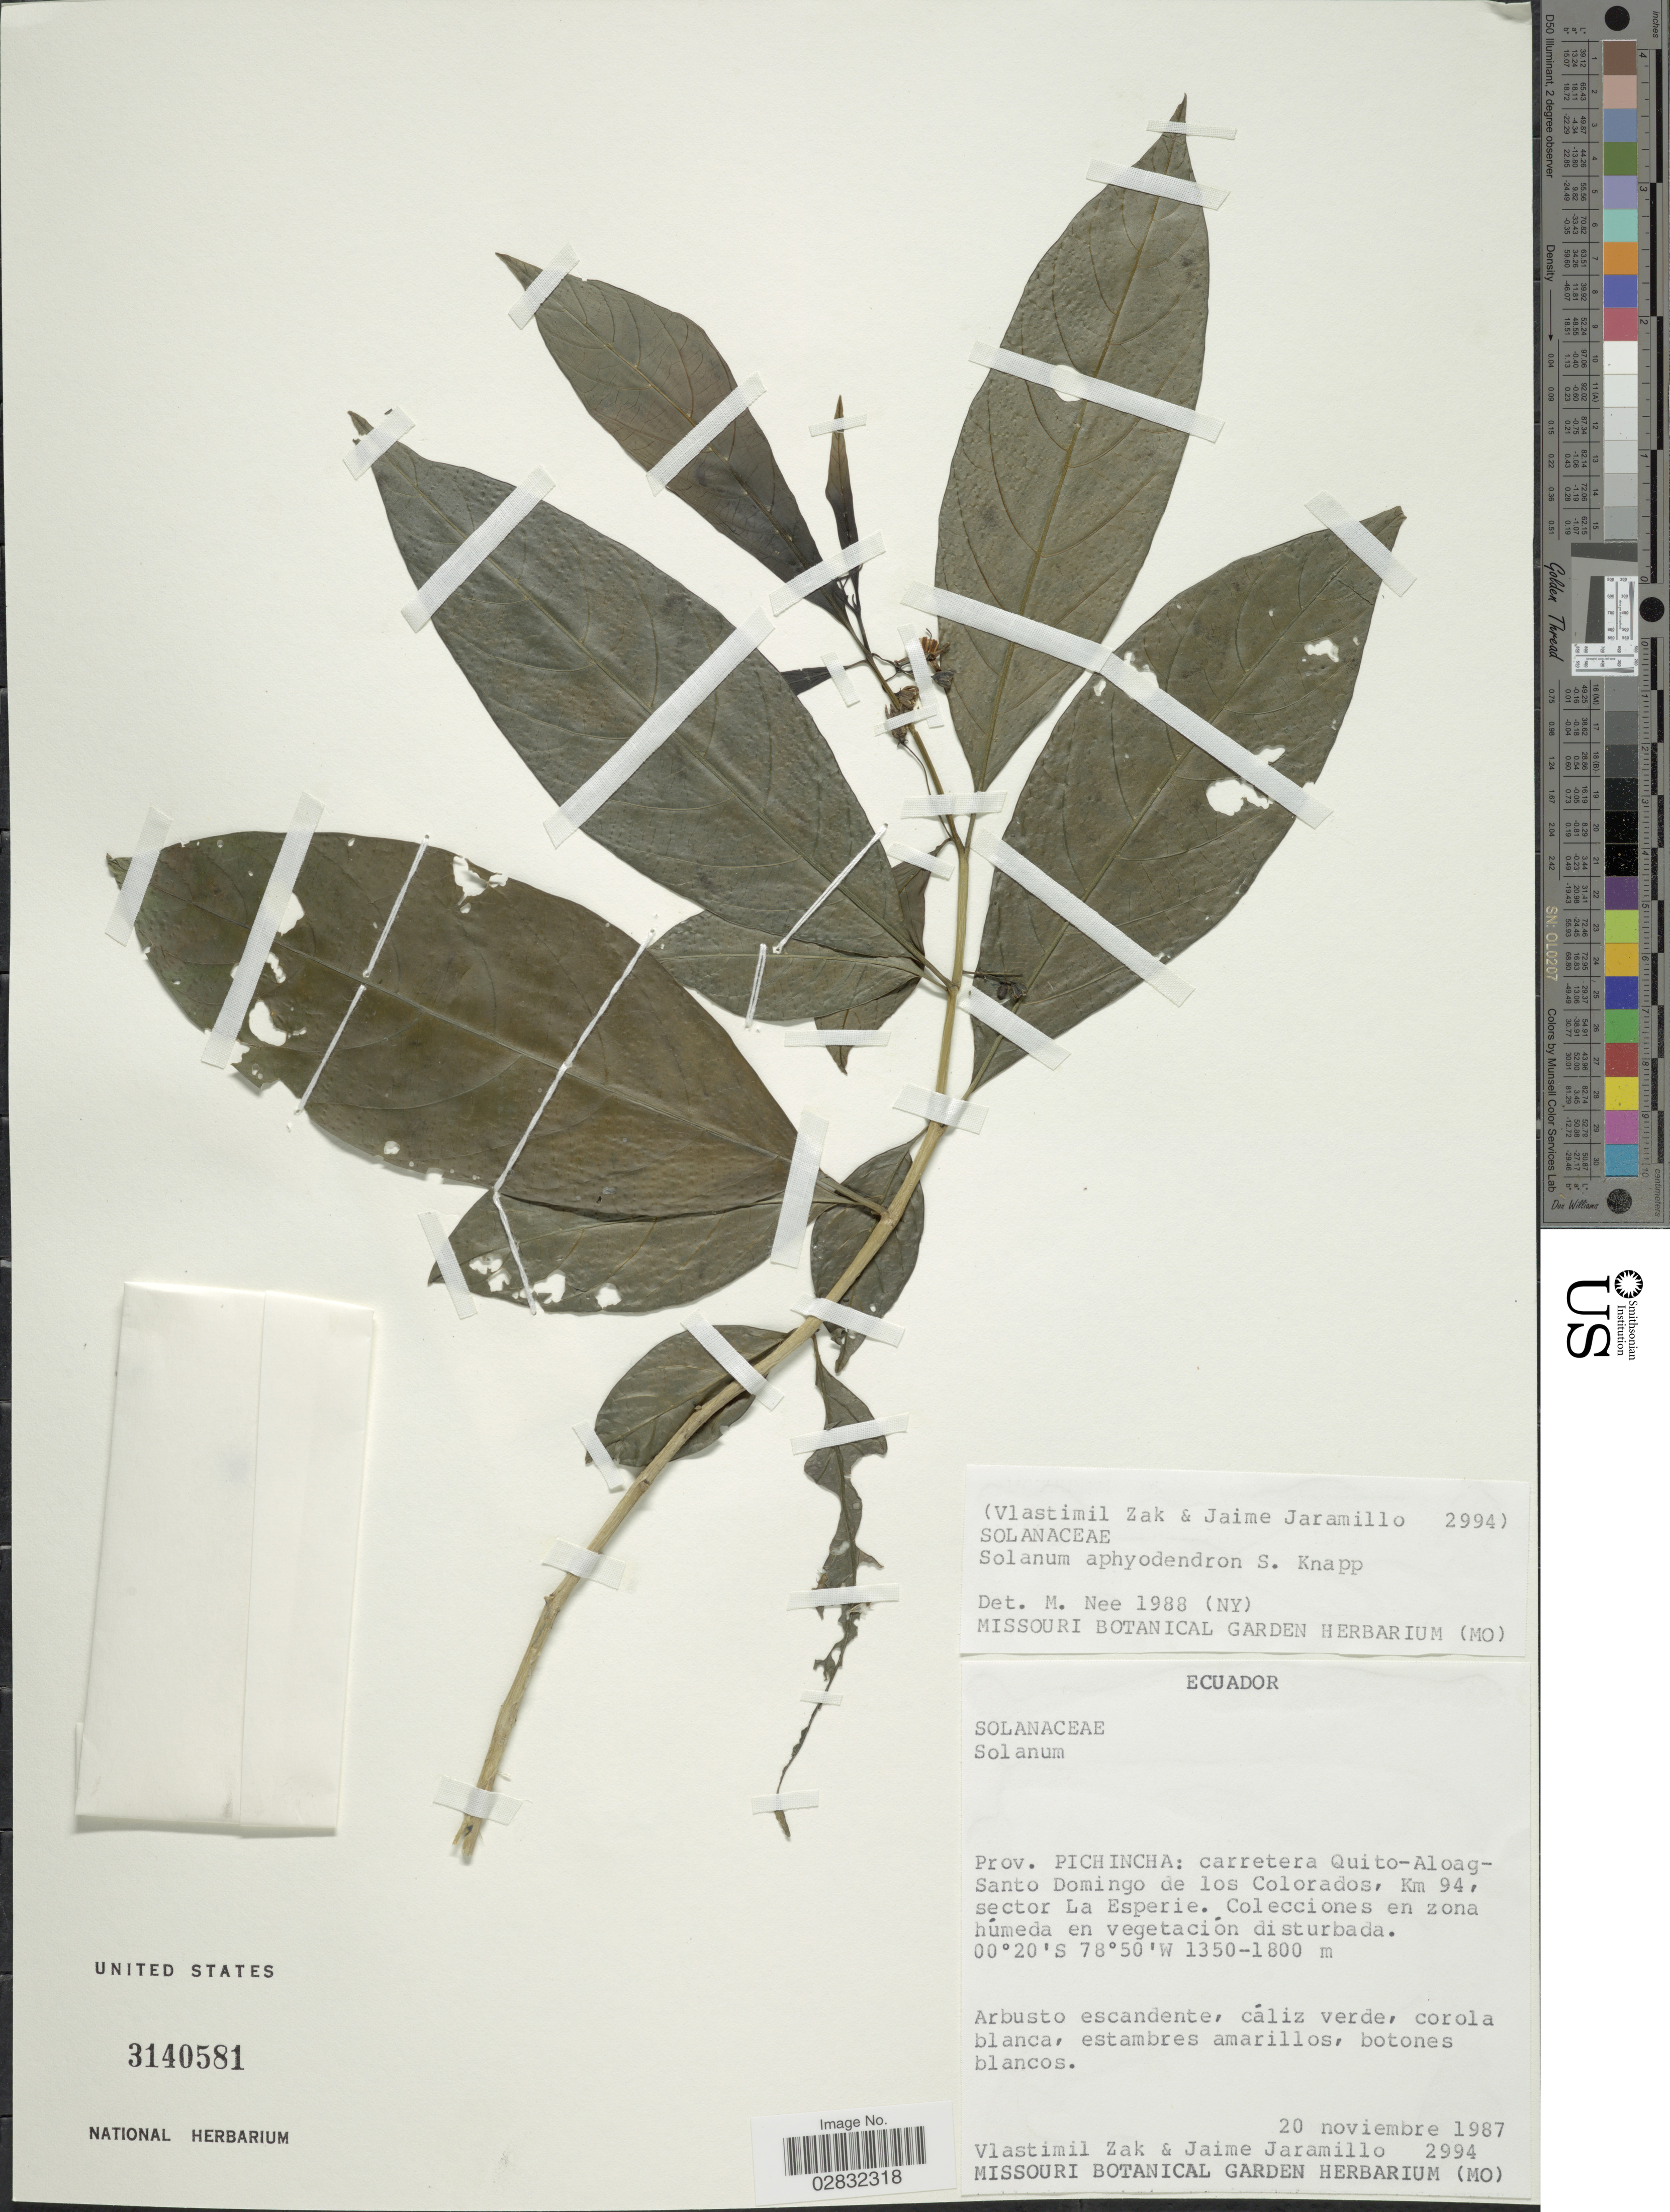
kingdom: Plantae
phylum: Tracheophyta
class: Magnoliopsida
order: Solanales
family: Solanaceae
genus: Solanum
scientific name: Solanum aphyodendron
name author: S. Knapp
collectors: V. Zak & J. Jaramillo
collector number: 2994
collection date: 1987-11-20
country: Ecuador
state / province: Pichincha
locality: Prov. Pichincha: carretera Quito-Aloag-Santo Domingo de los Colorados, Km 94, sector La Esperie.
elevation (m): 1350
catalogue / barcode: US 3140581